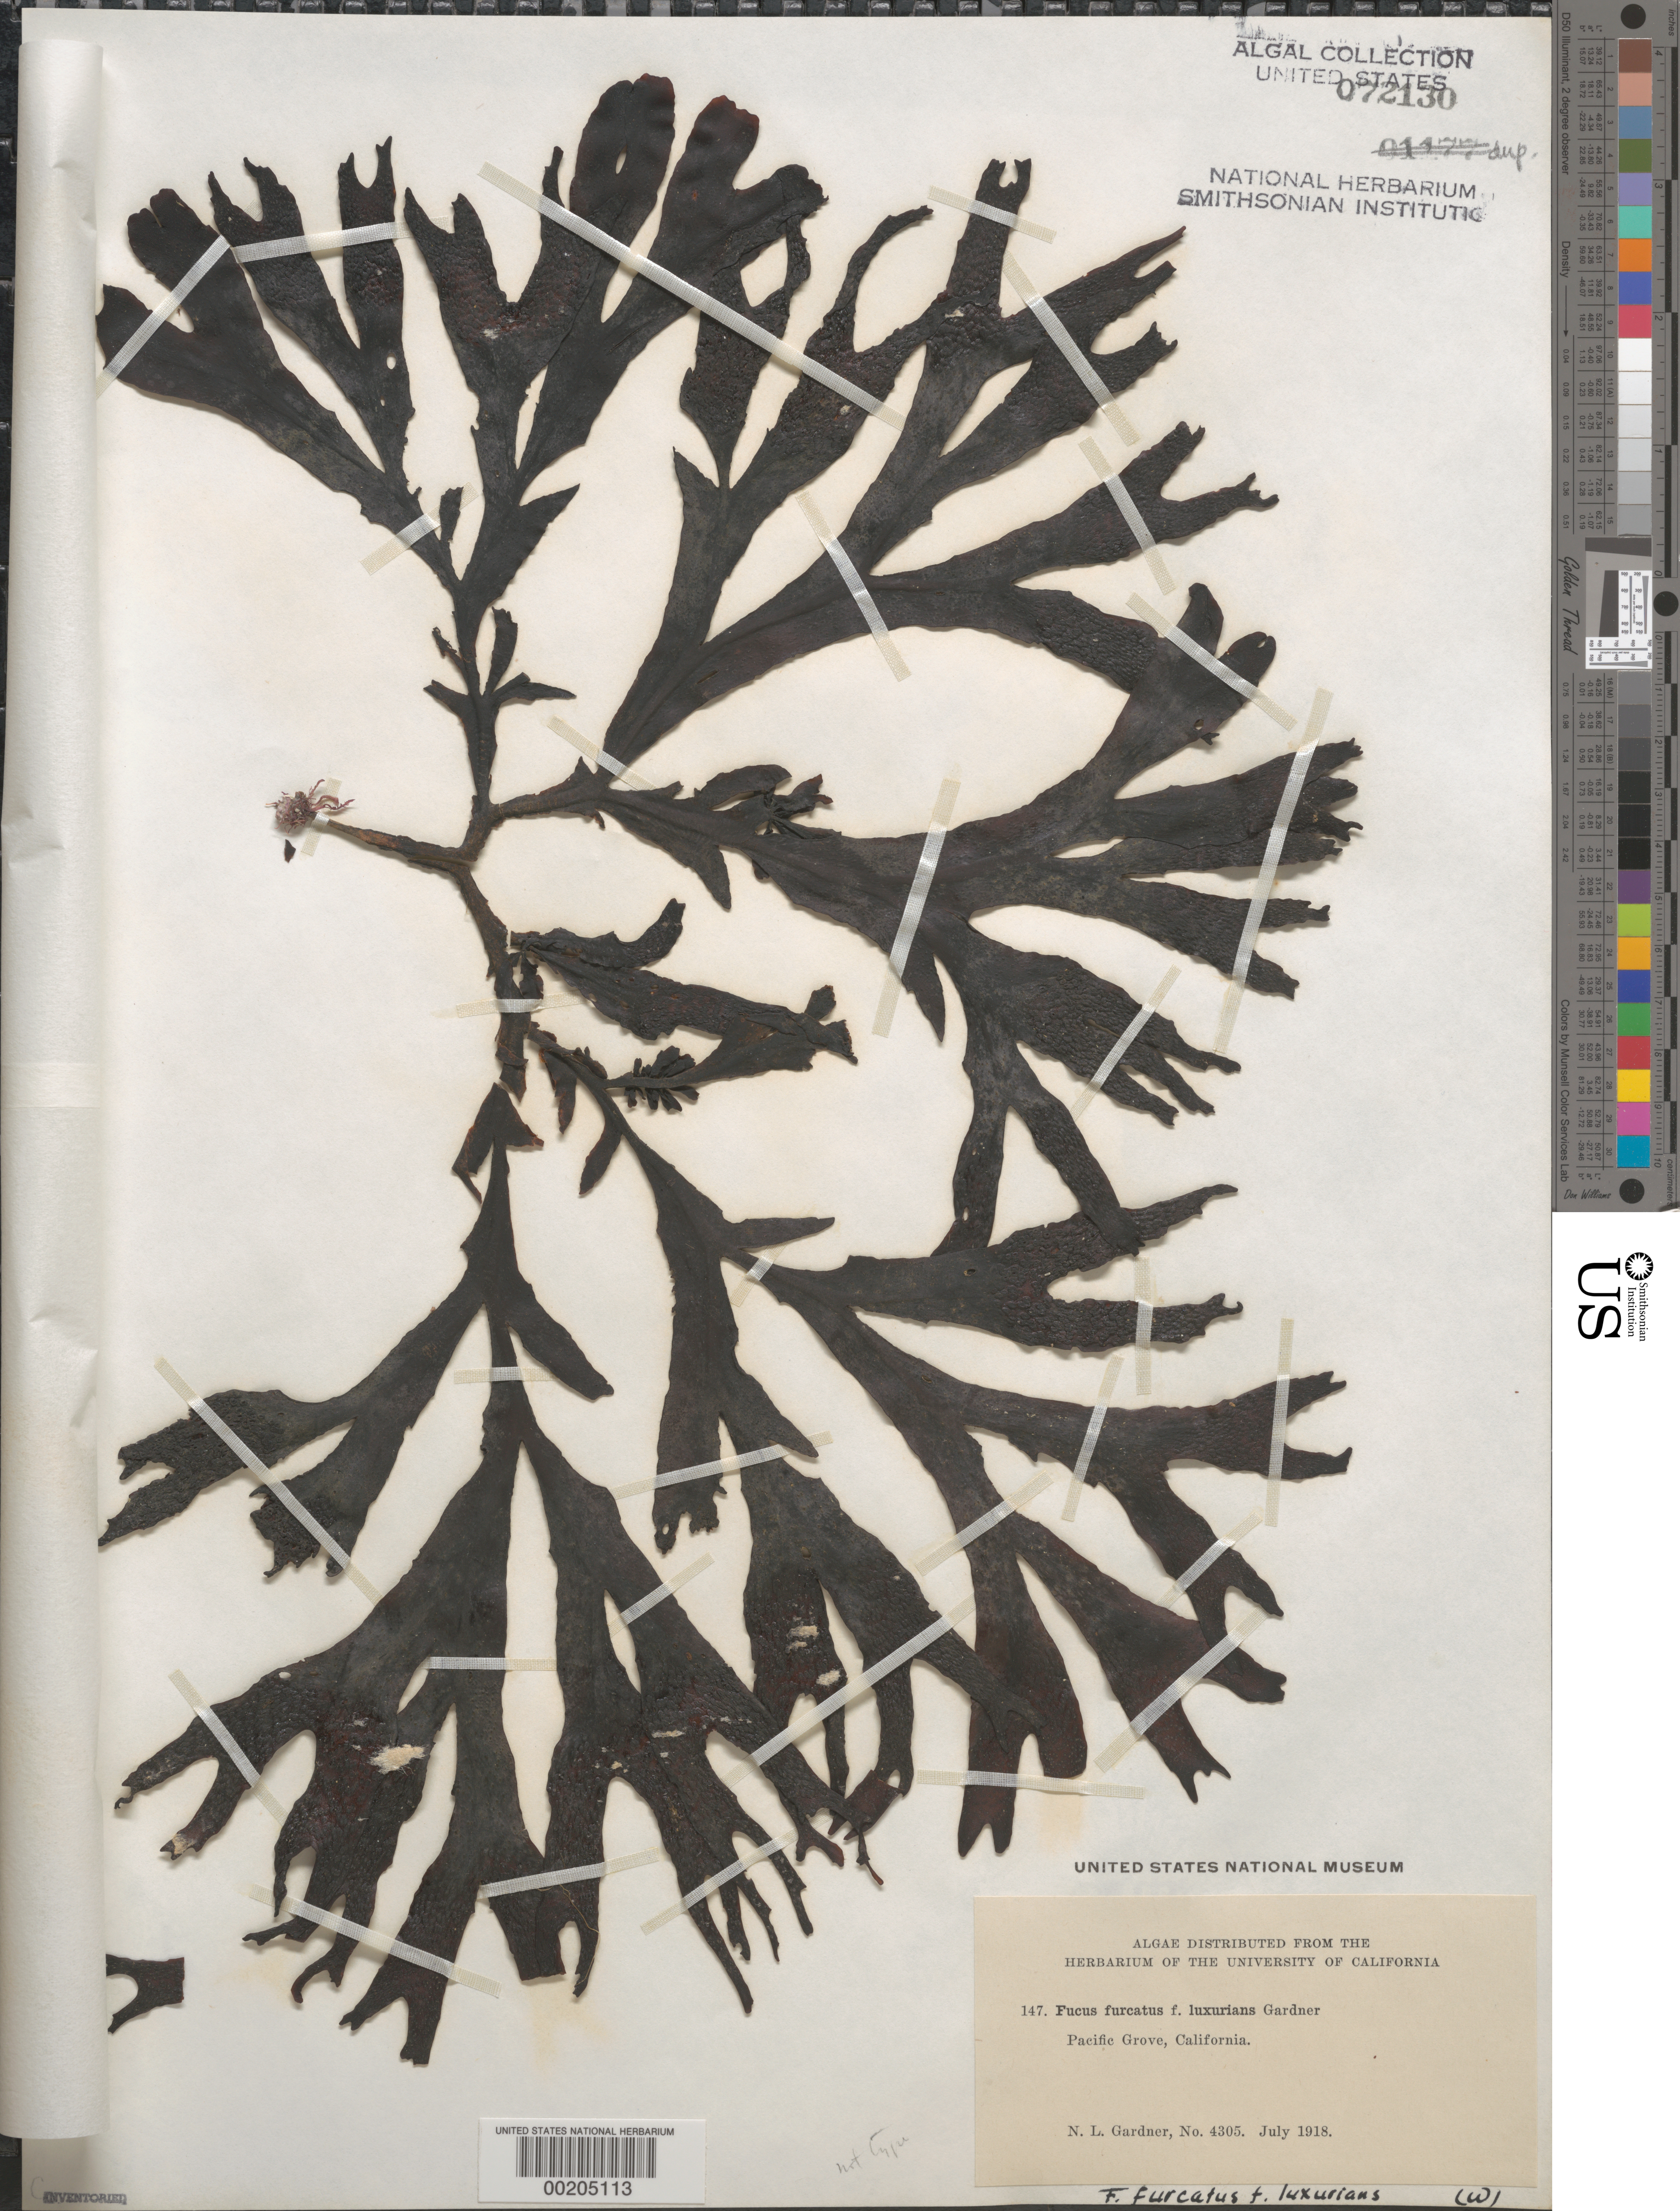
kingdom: Chromista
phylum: Ochrophyta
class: Phaeophyceae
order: Fucales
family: Fucaceae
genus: Fucus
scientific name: Fucus distichus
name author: L.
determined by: Algae name updating Project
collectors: N. Gardner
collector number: NLG 4305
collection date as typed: July 1918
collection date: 1918-07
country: United States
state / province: California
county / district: Monterey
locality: Pacific Grove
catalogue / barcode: US 72130